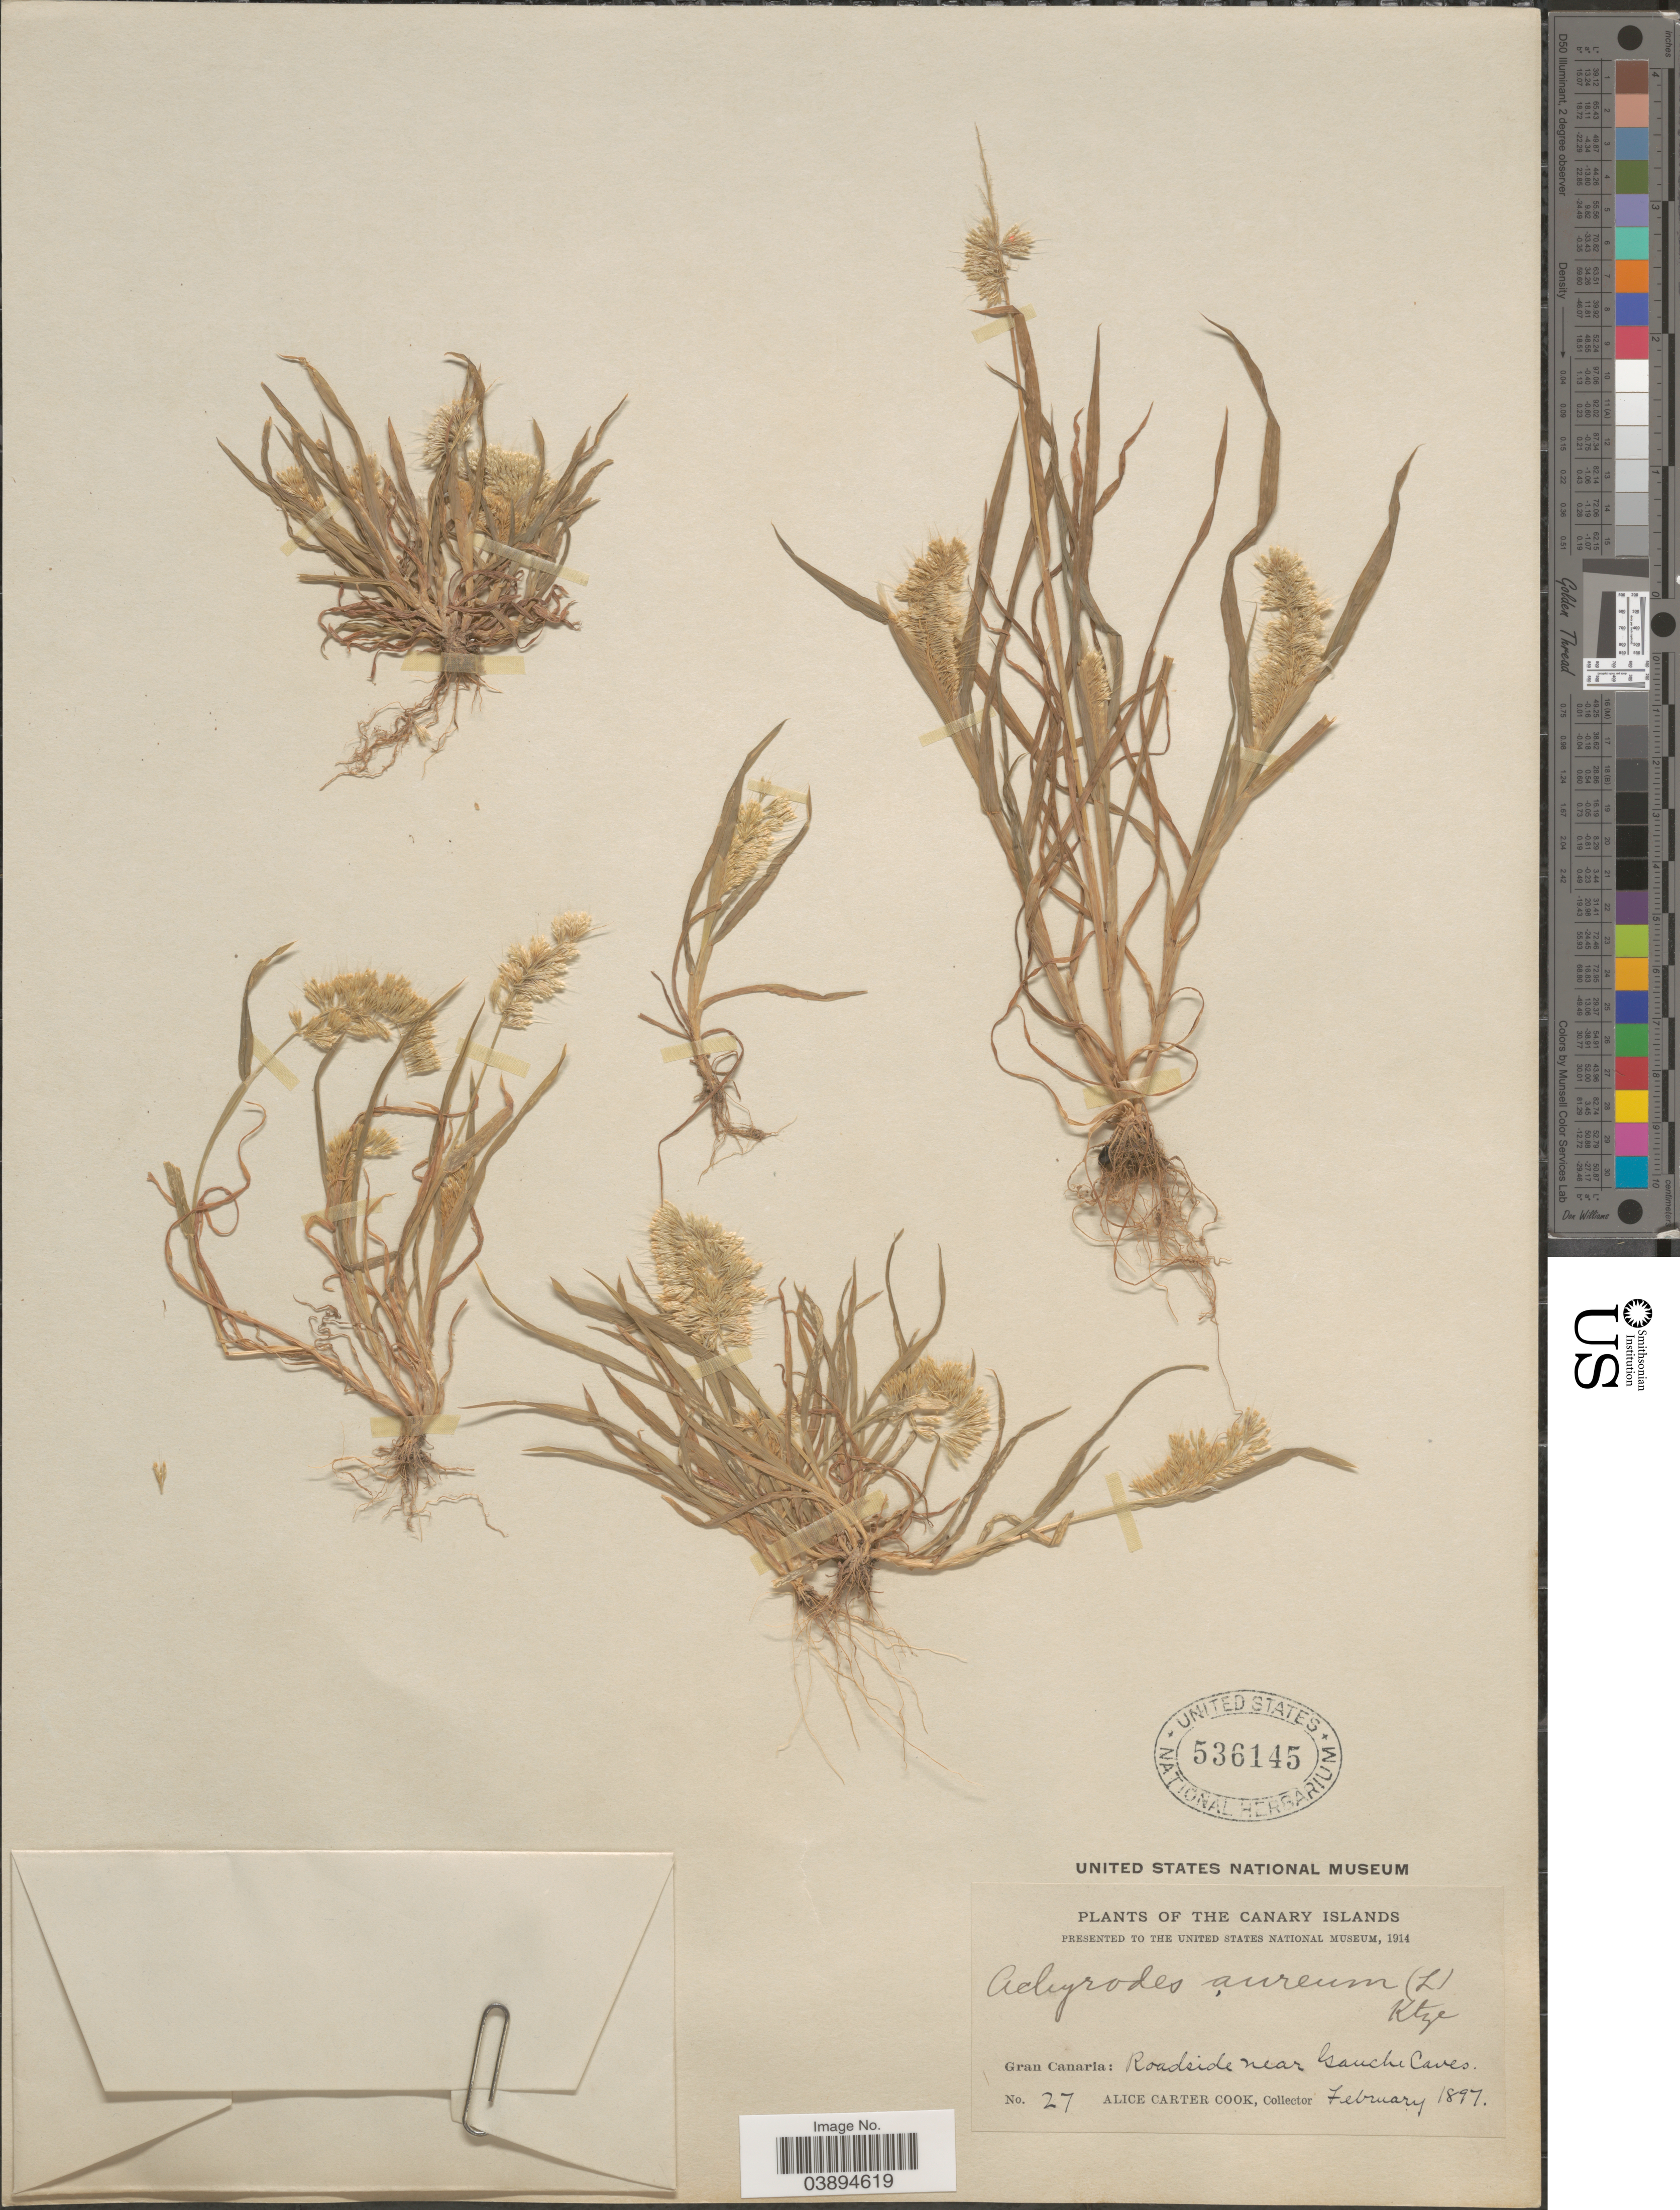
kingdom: Plantae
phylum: Tracheophyta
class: Liliopsida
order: Poales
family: Poaceae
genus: Lamarckia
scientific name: Lamarckia aurea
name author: (L.) Moench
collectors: Alice C. Cook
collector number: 27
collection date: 1897-02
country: Spain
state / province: Canarias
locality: The Canary Islands. Gran Canaria: Roadside near Gauche Caves.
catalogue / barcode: US 536145